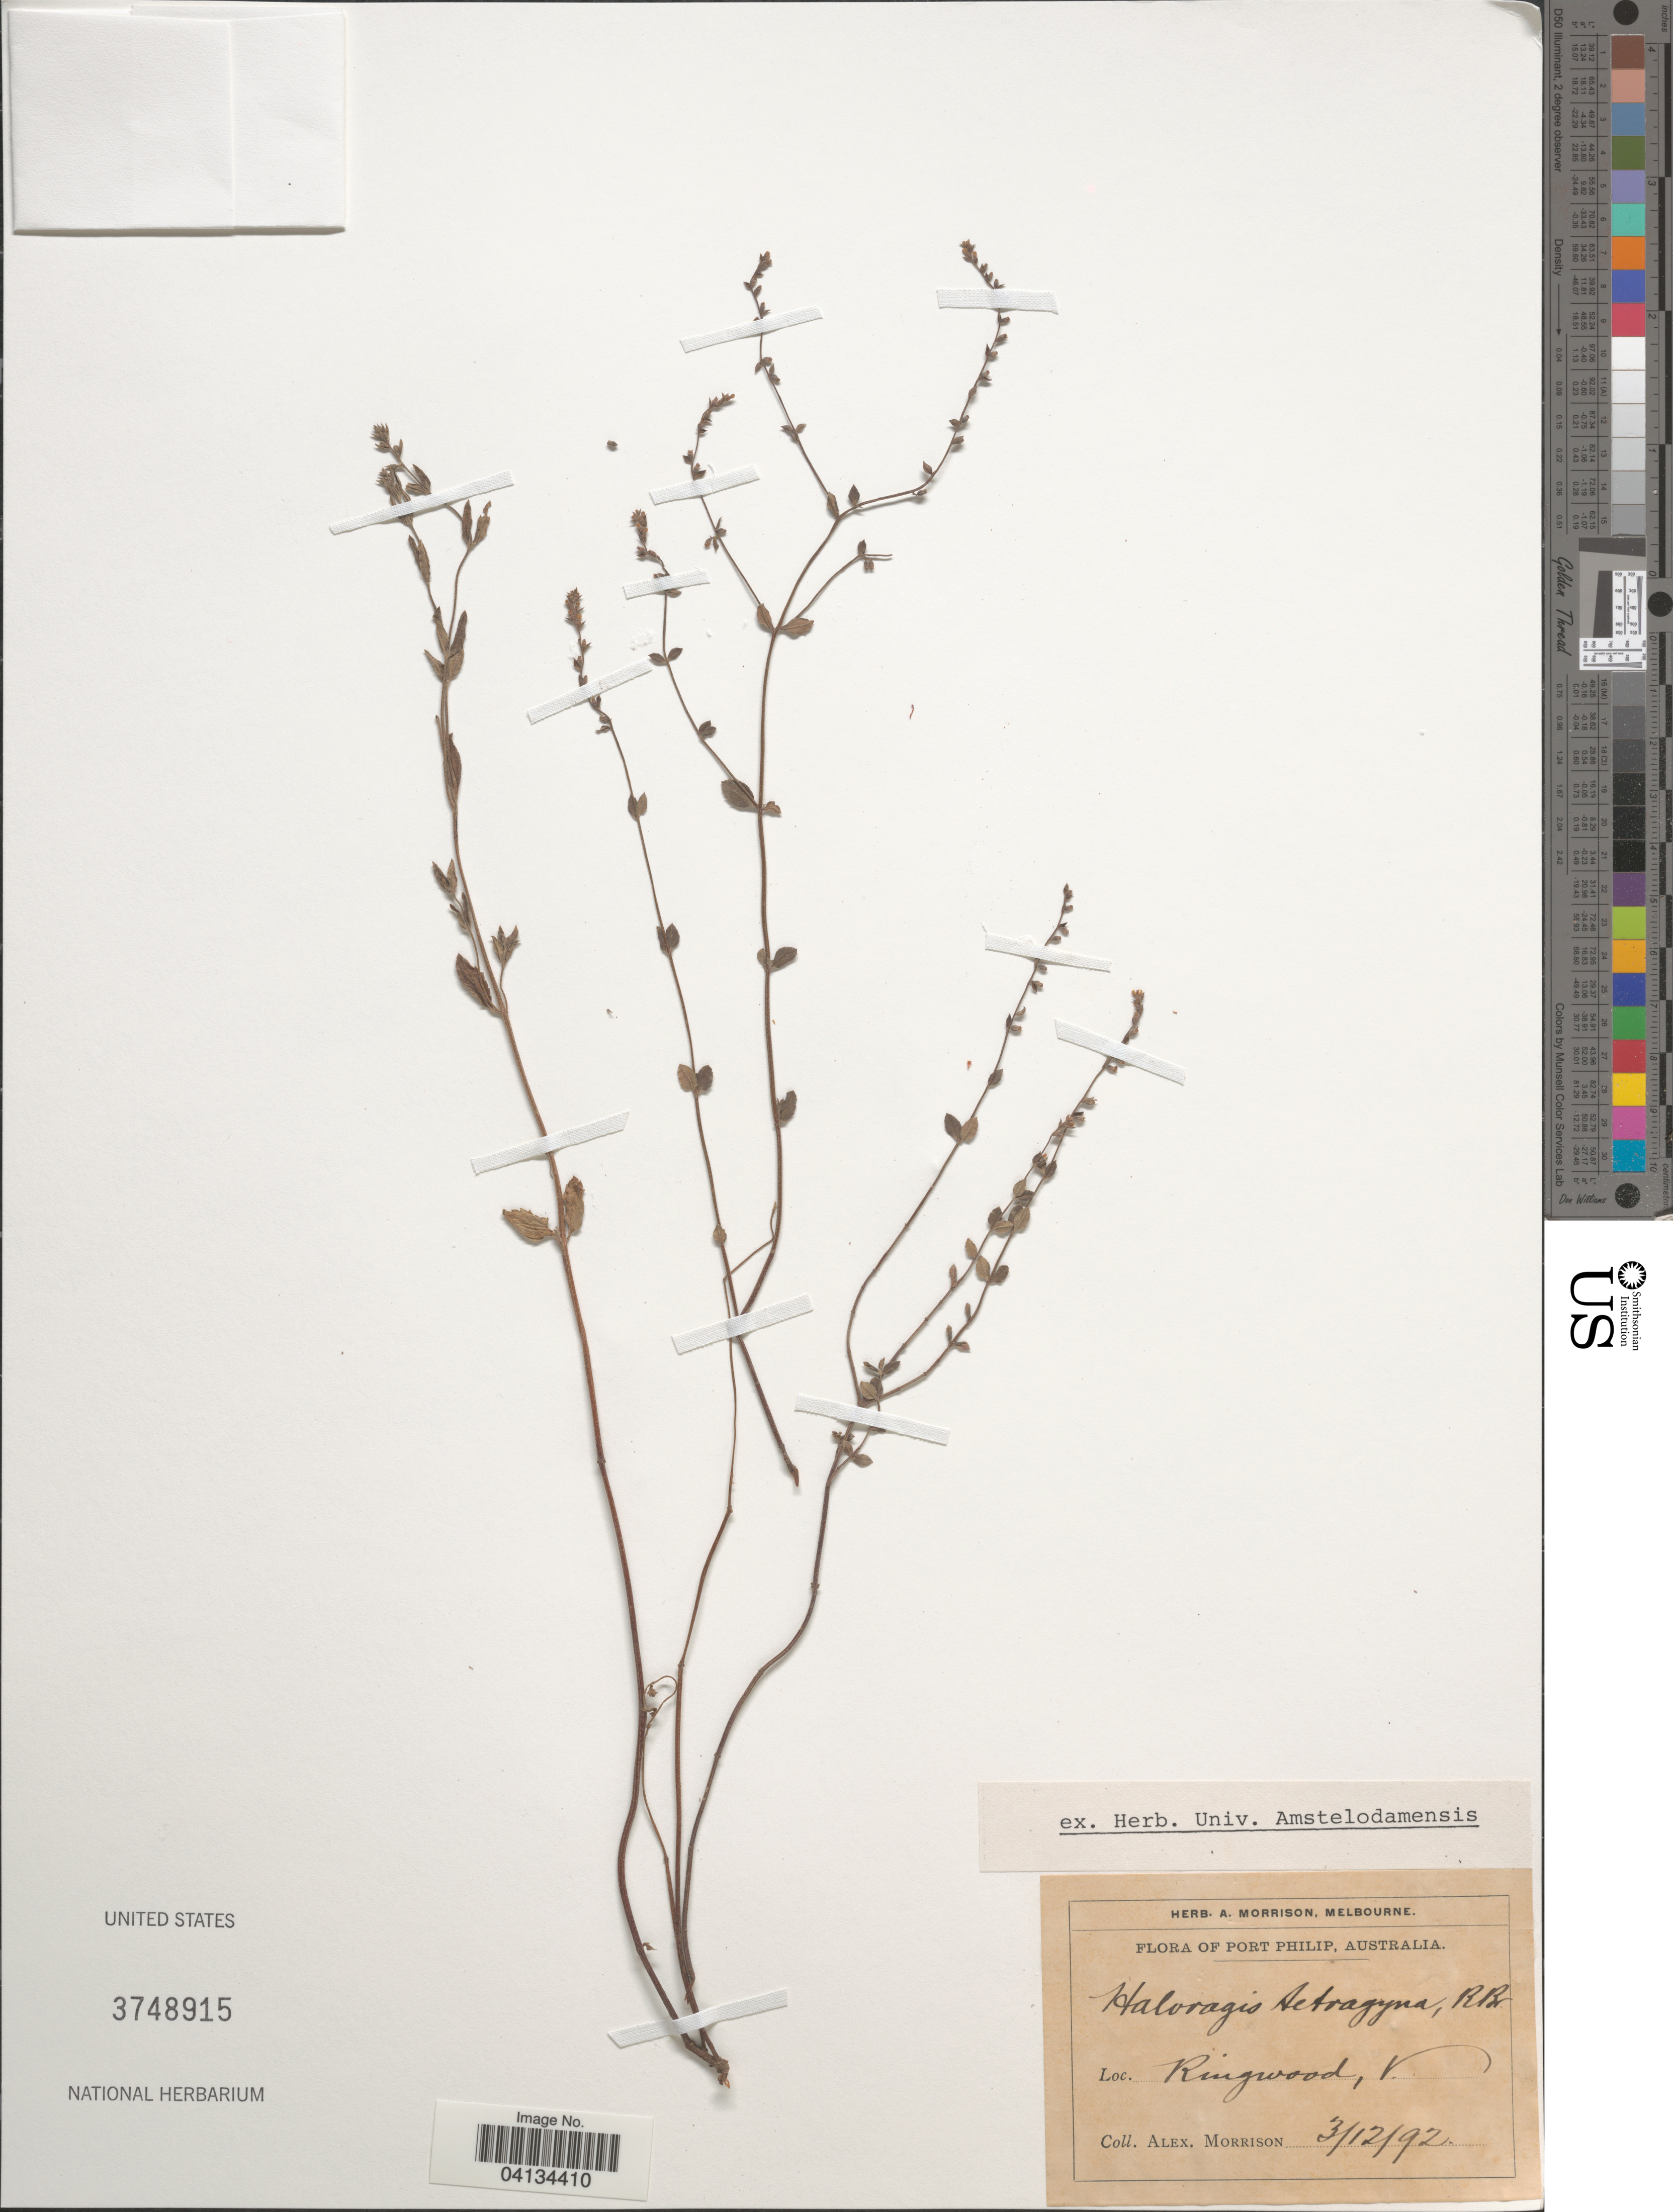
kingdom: Plantae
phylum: Tracheophyta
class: Magnoliopsida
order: Saxifragales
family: Haloragaceae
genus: Haloragis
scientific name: Haloragis tetragyna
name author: (Labill.) Hook. f.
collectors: A. Morrison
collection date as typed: Transcribed d/m/y: 3/12/92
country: Australia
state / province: Victoria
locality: Port Philip. Ringwood, V.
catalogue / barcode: US 3748915